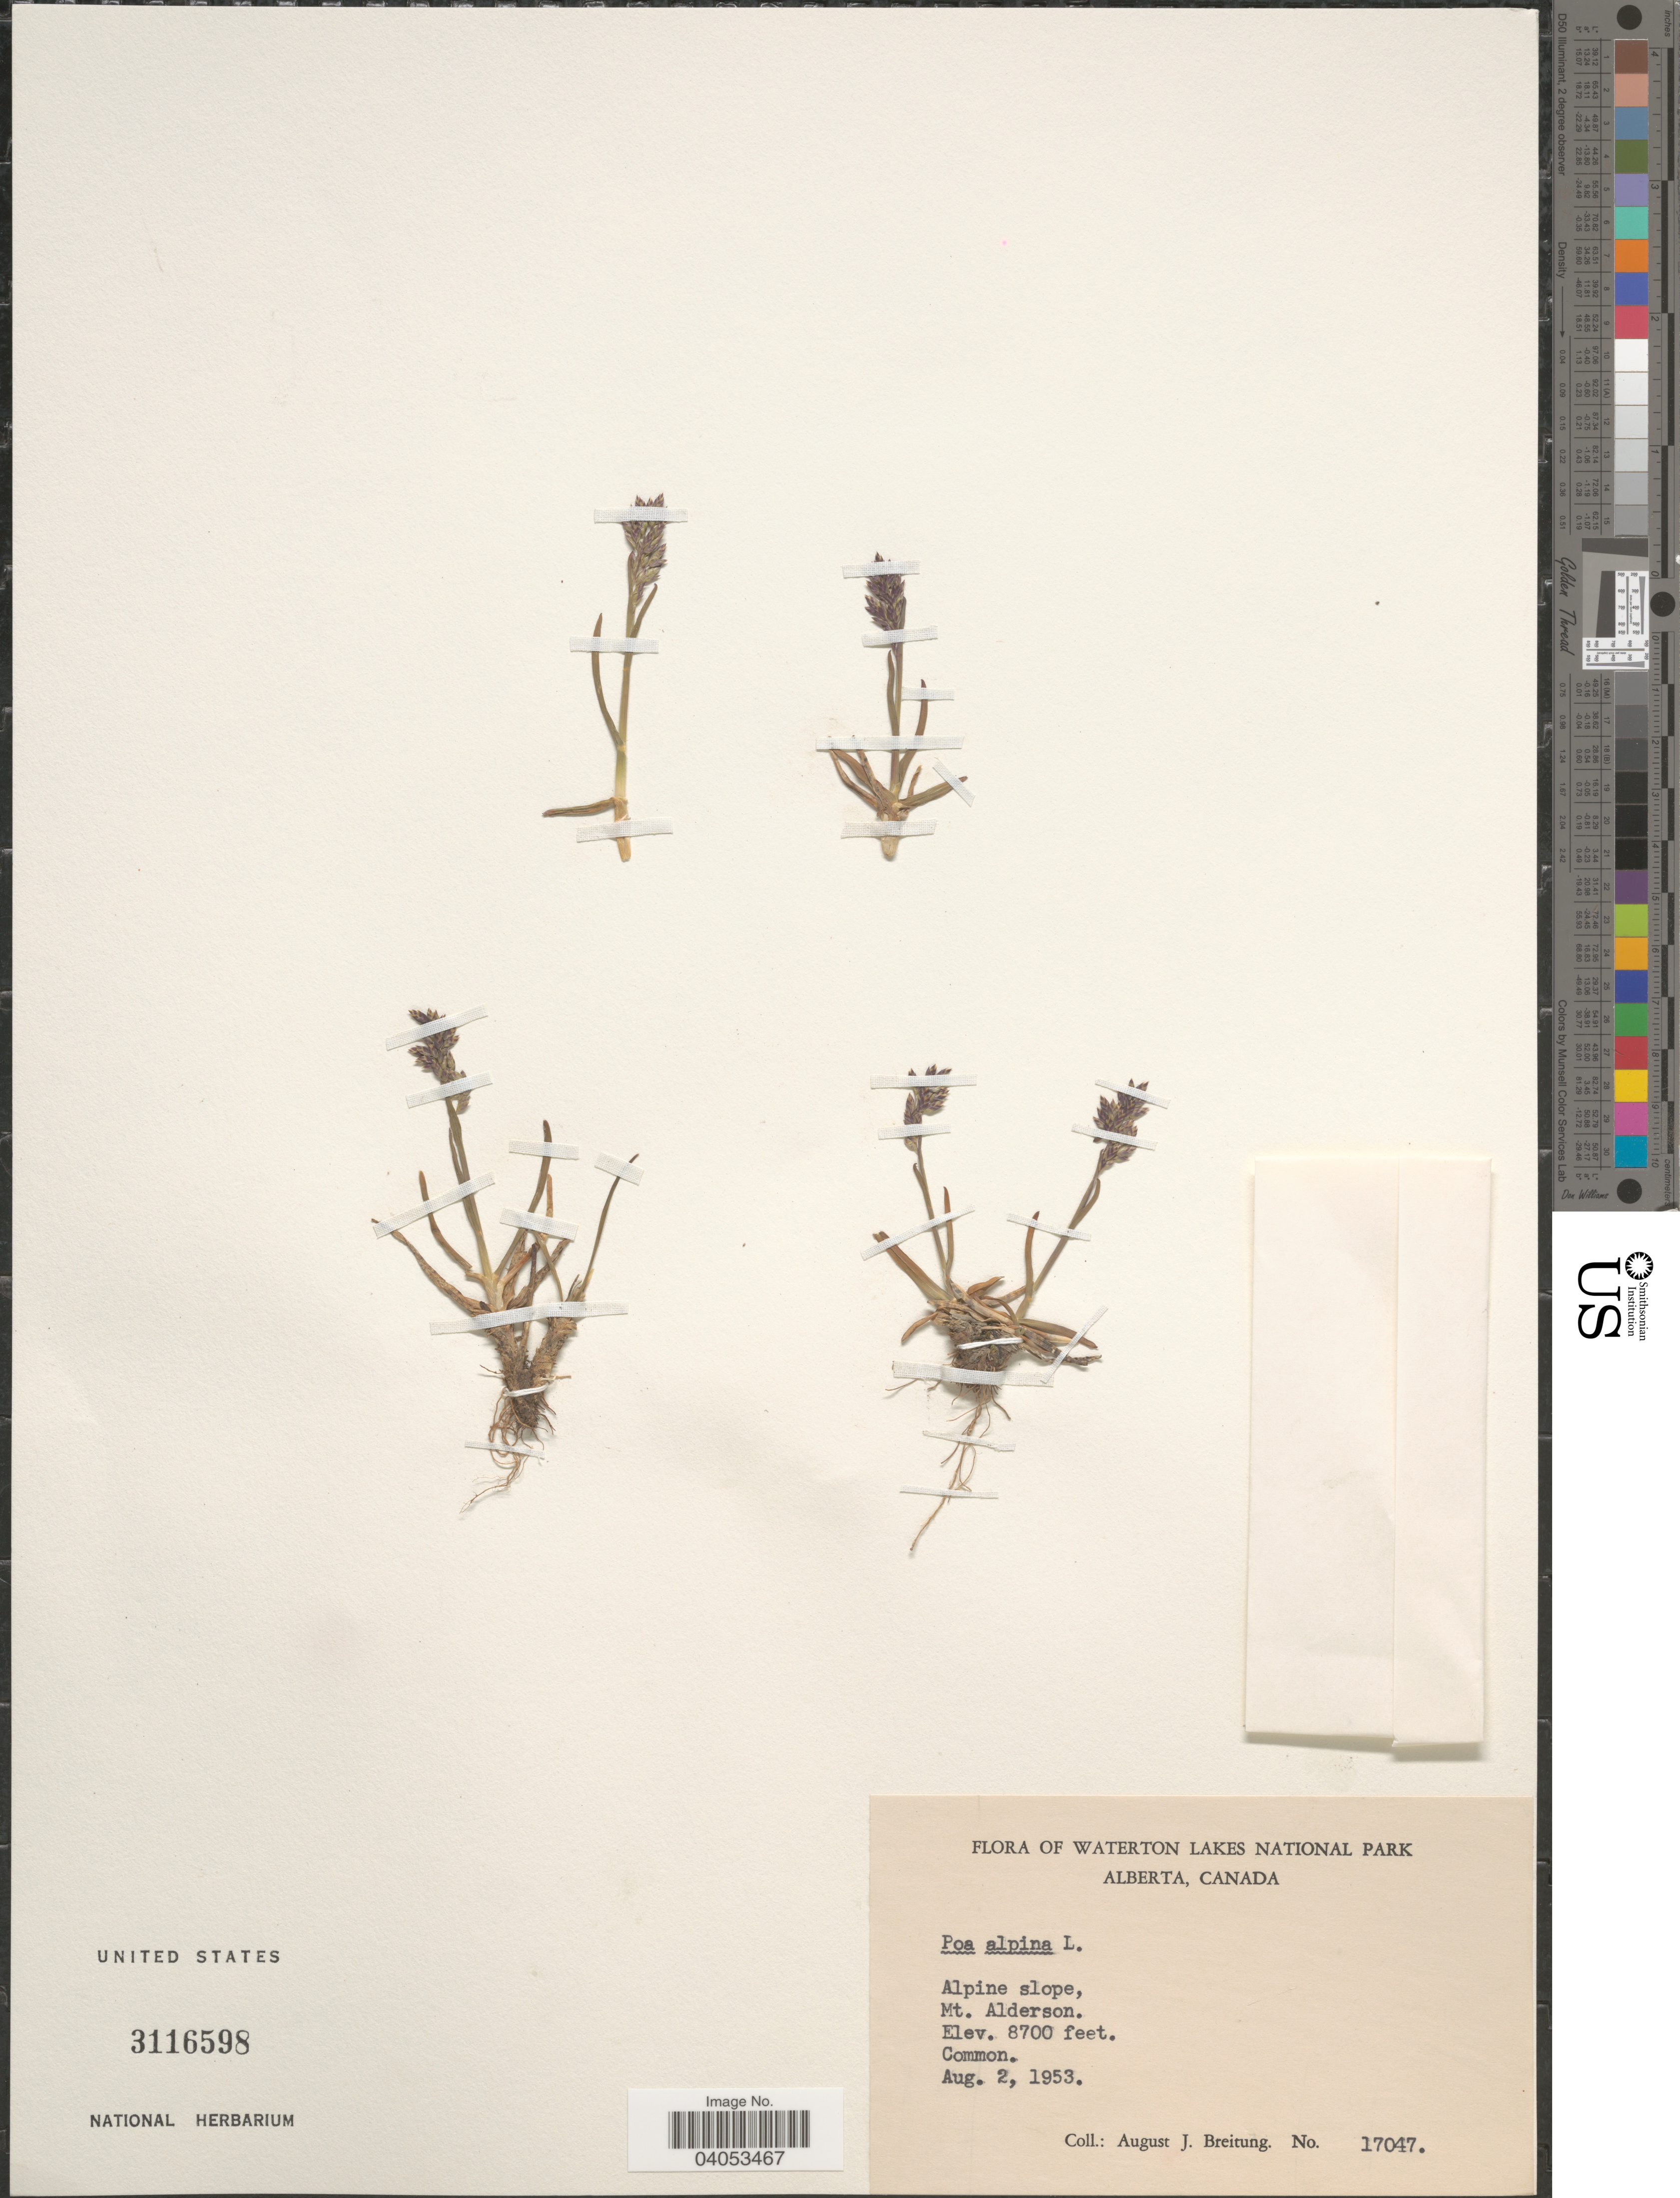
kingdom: Plantae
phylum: Tracheophyta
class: Liliopsida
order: Poales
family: Poaceae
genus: Poa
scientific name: Poa alpina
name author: L.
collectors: A. Breitung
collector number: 17047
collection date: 1953-08-02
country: Canada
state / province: Alberta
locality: Waterton Lakes National Park. Alpine slope, Mt. Alderson.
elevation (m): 2652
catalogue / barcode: US 3116598